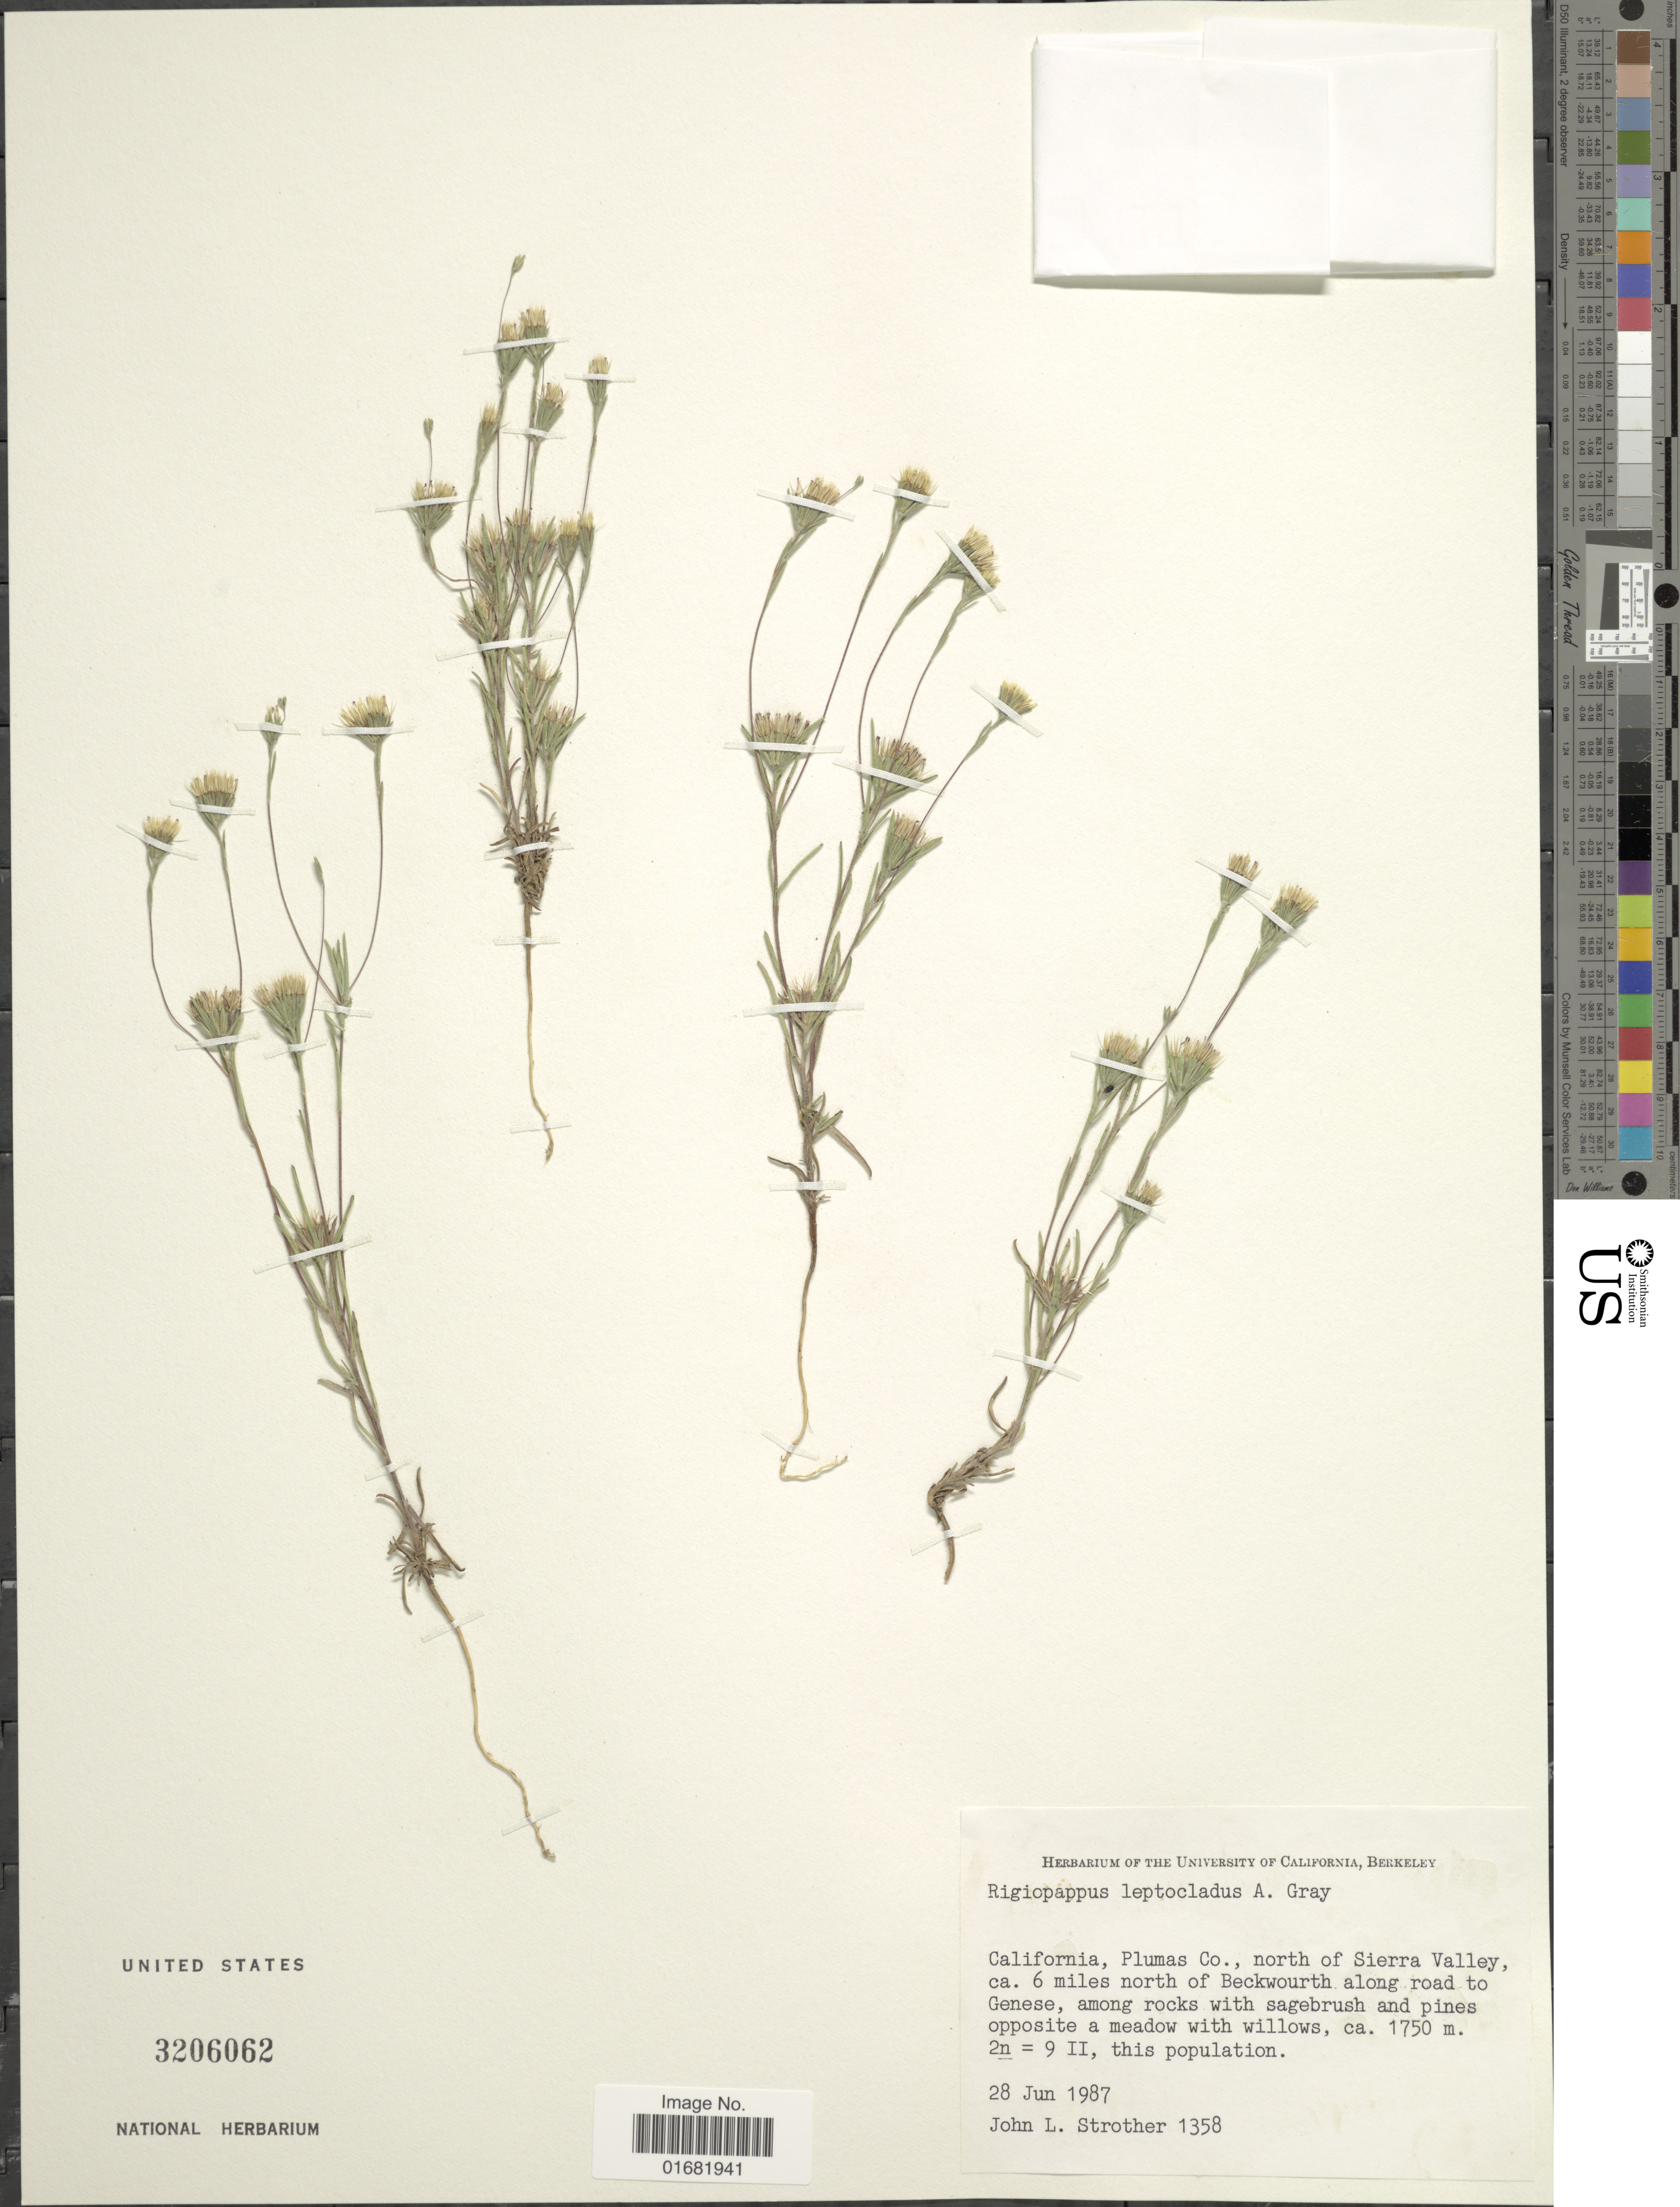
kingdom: Plantae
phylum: Tracheophyta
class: Magnoliopsida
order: Asterales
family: Asteraceae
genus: Rigiopappus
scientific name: Rigiopappus leptocladus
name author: A. Gray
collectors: J. L. Strother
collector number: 1358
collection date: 1987-06-28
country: United States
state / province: California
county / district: Plumas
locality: Plumas Co., north of Sierra Valley, ca. 6 miles north of Beckwourth along road to Genese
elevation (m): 1750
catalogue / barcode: US 3206062